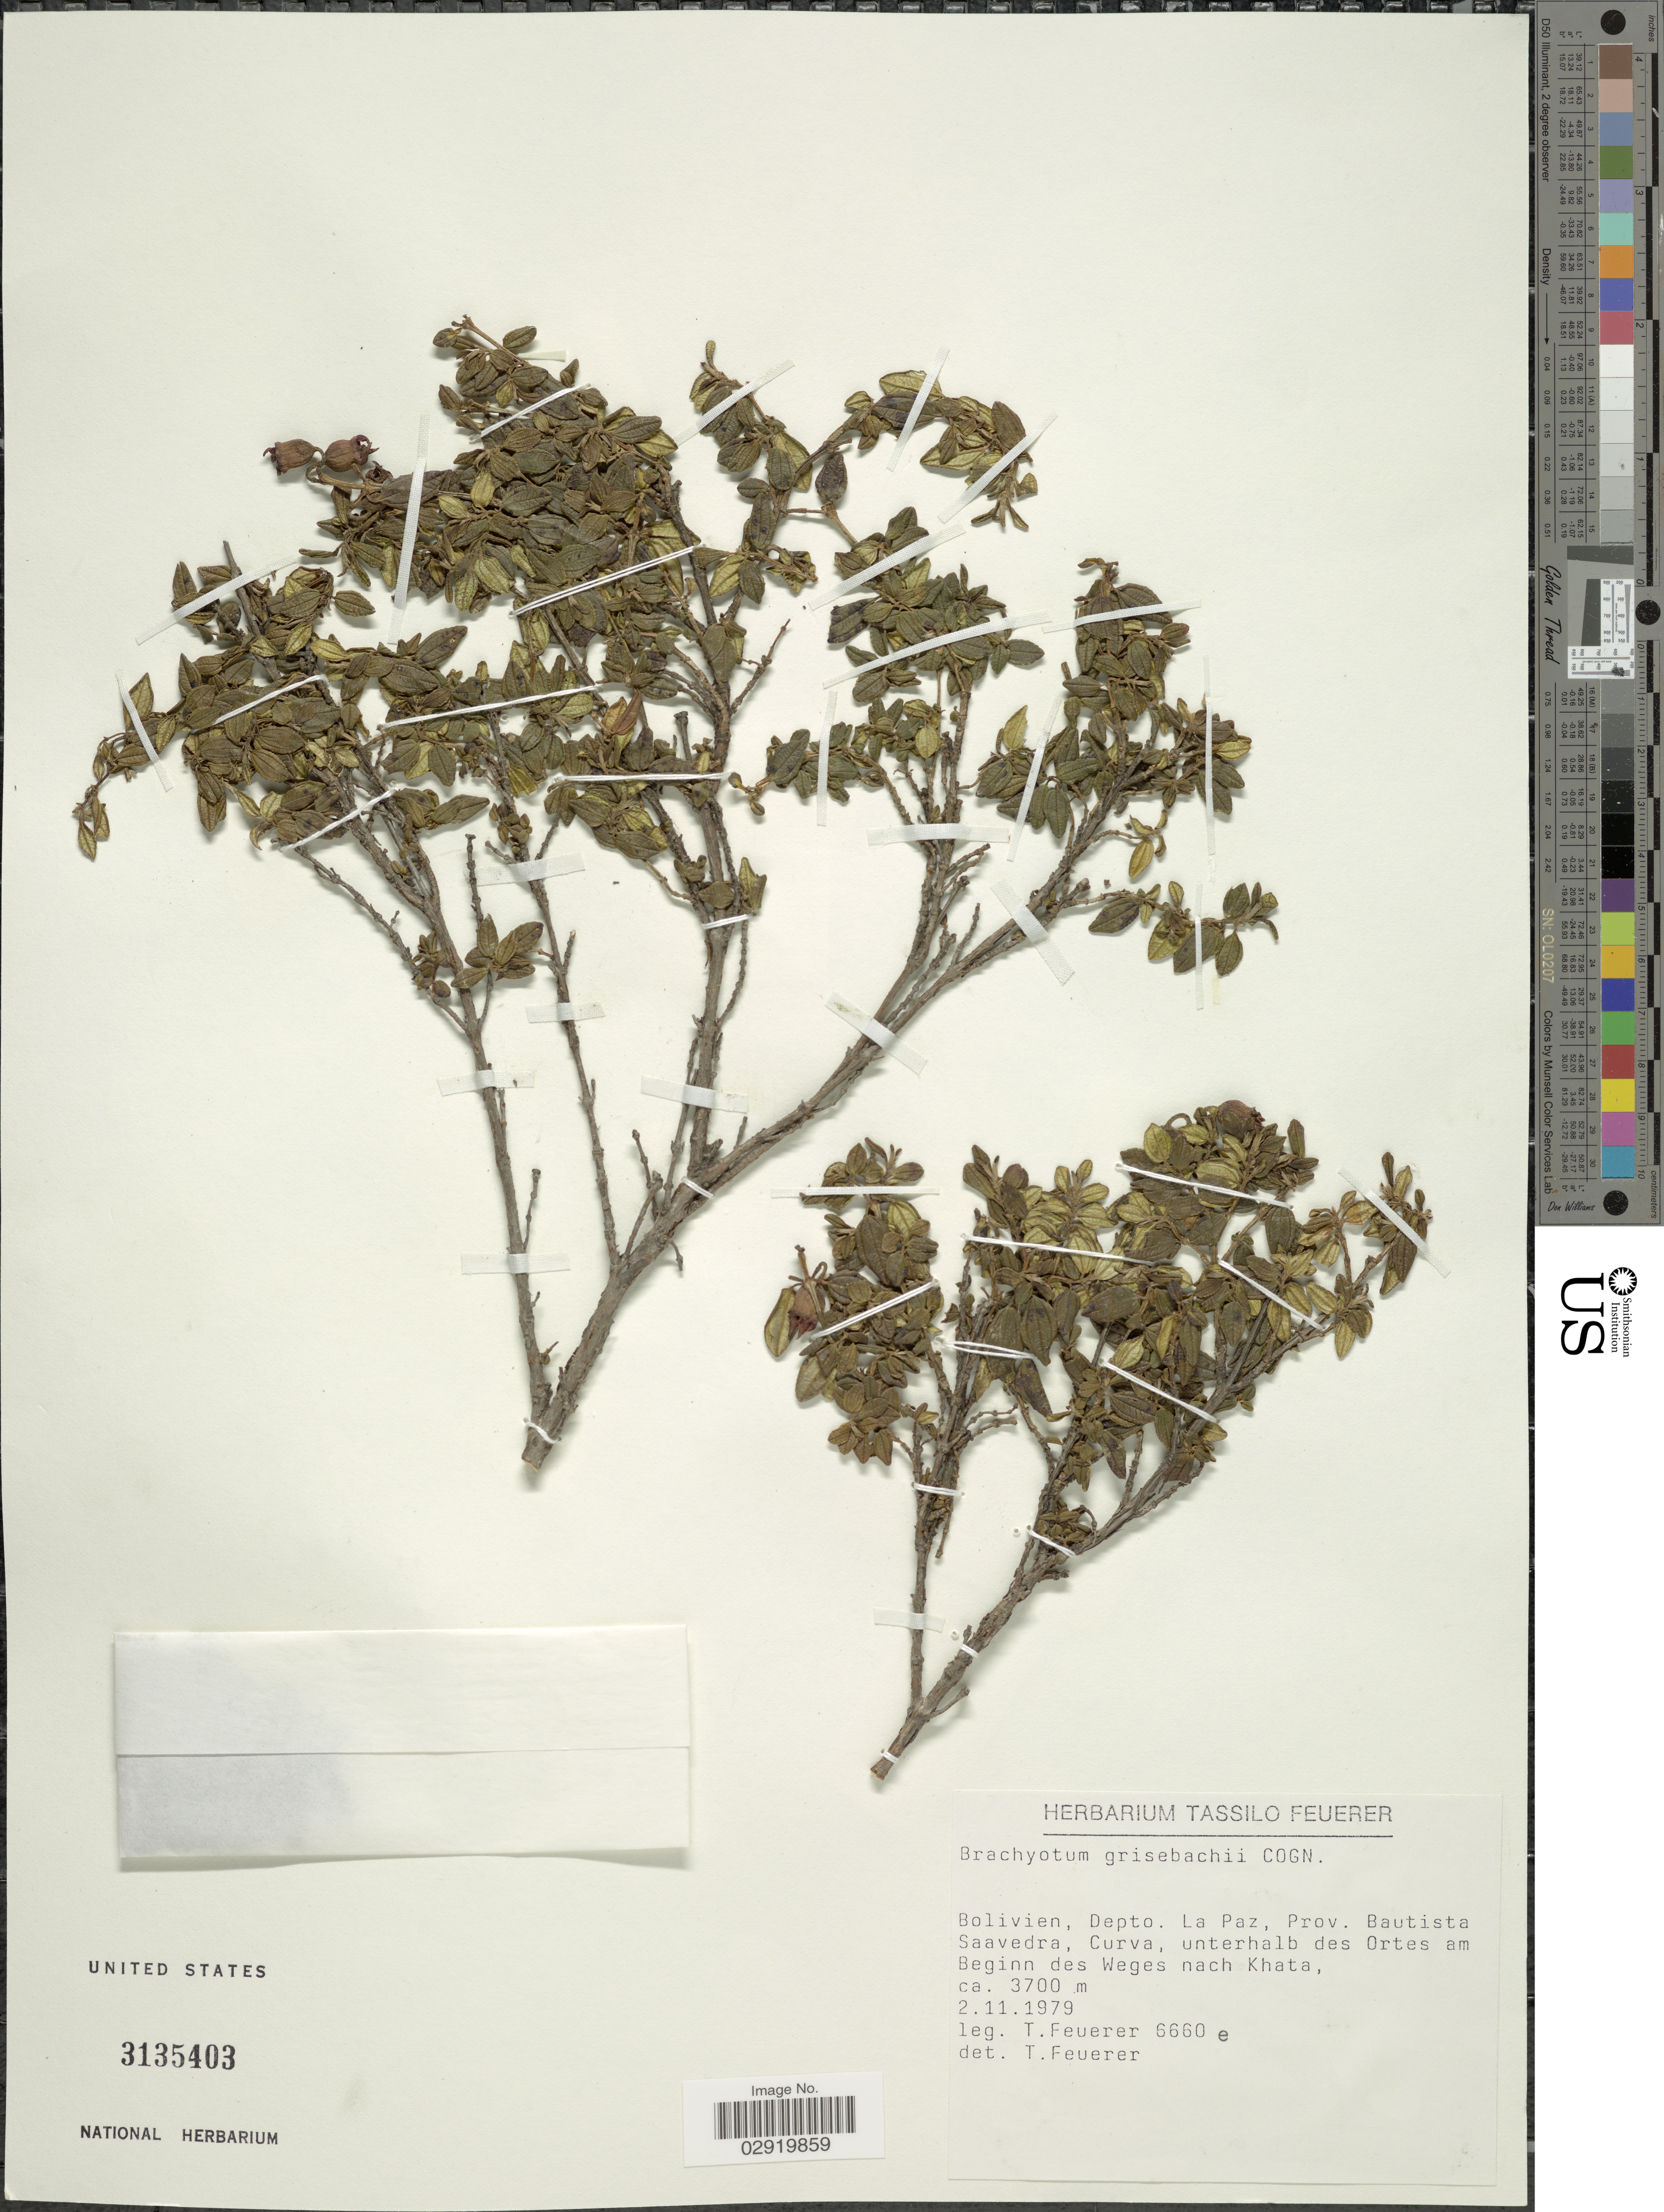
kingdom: Plantae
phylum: Tracheophyta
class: Magnoliopsida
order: Myrtales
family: Melastomataceae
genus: Brachyotum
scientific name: Brachyotum grisebachii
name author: Cogn.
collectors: T. Feuerer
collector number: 6660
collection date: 1979-11-02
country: Bolivia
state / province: La Paz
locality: Depto. La Paz, Prov. Bautista Saavedra, Curva, unterhalb des Ortes am Beginn des Weges nach Khata.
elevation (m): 3700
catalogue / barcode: US 3135403